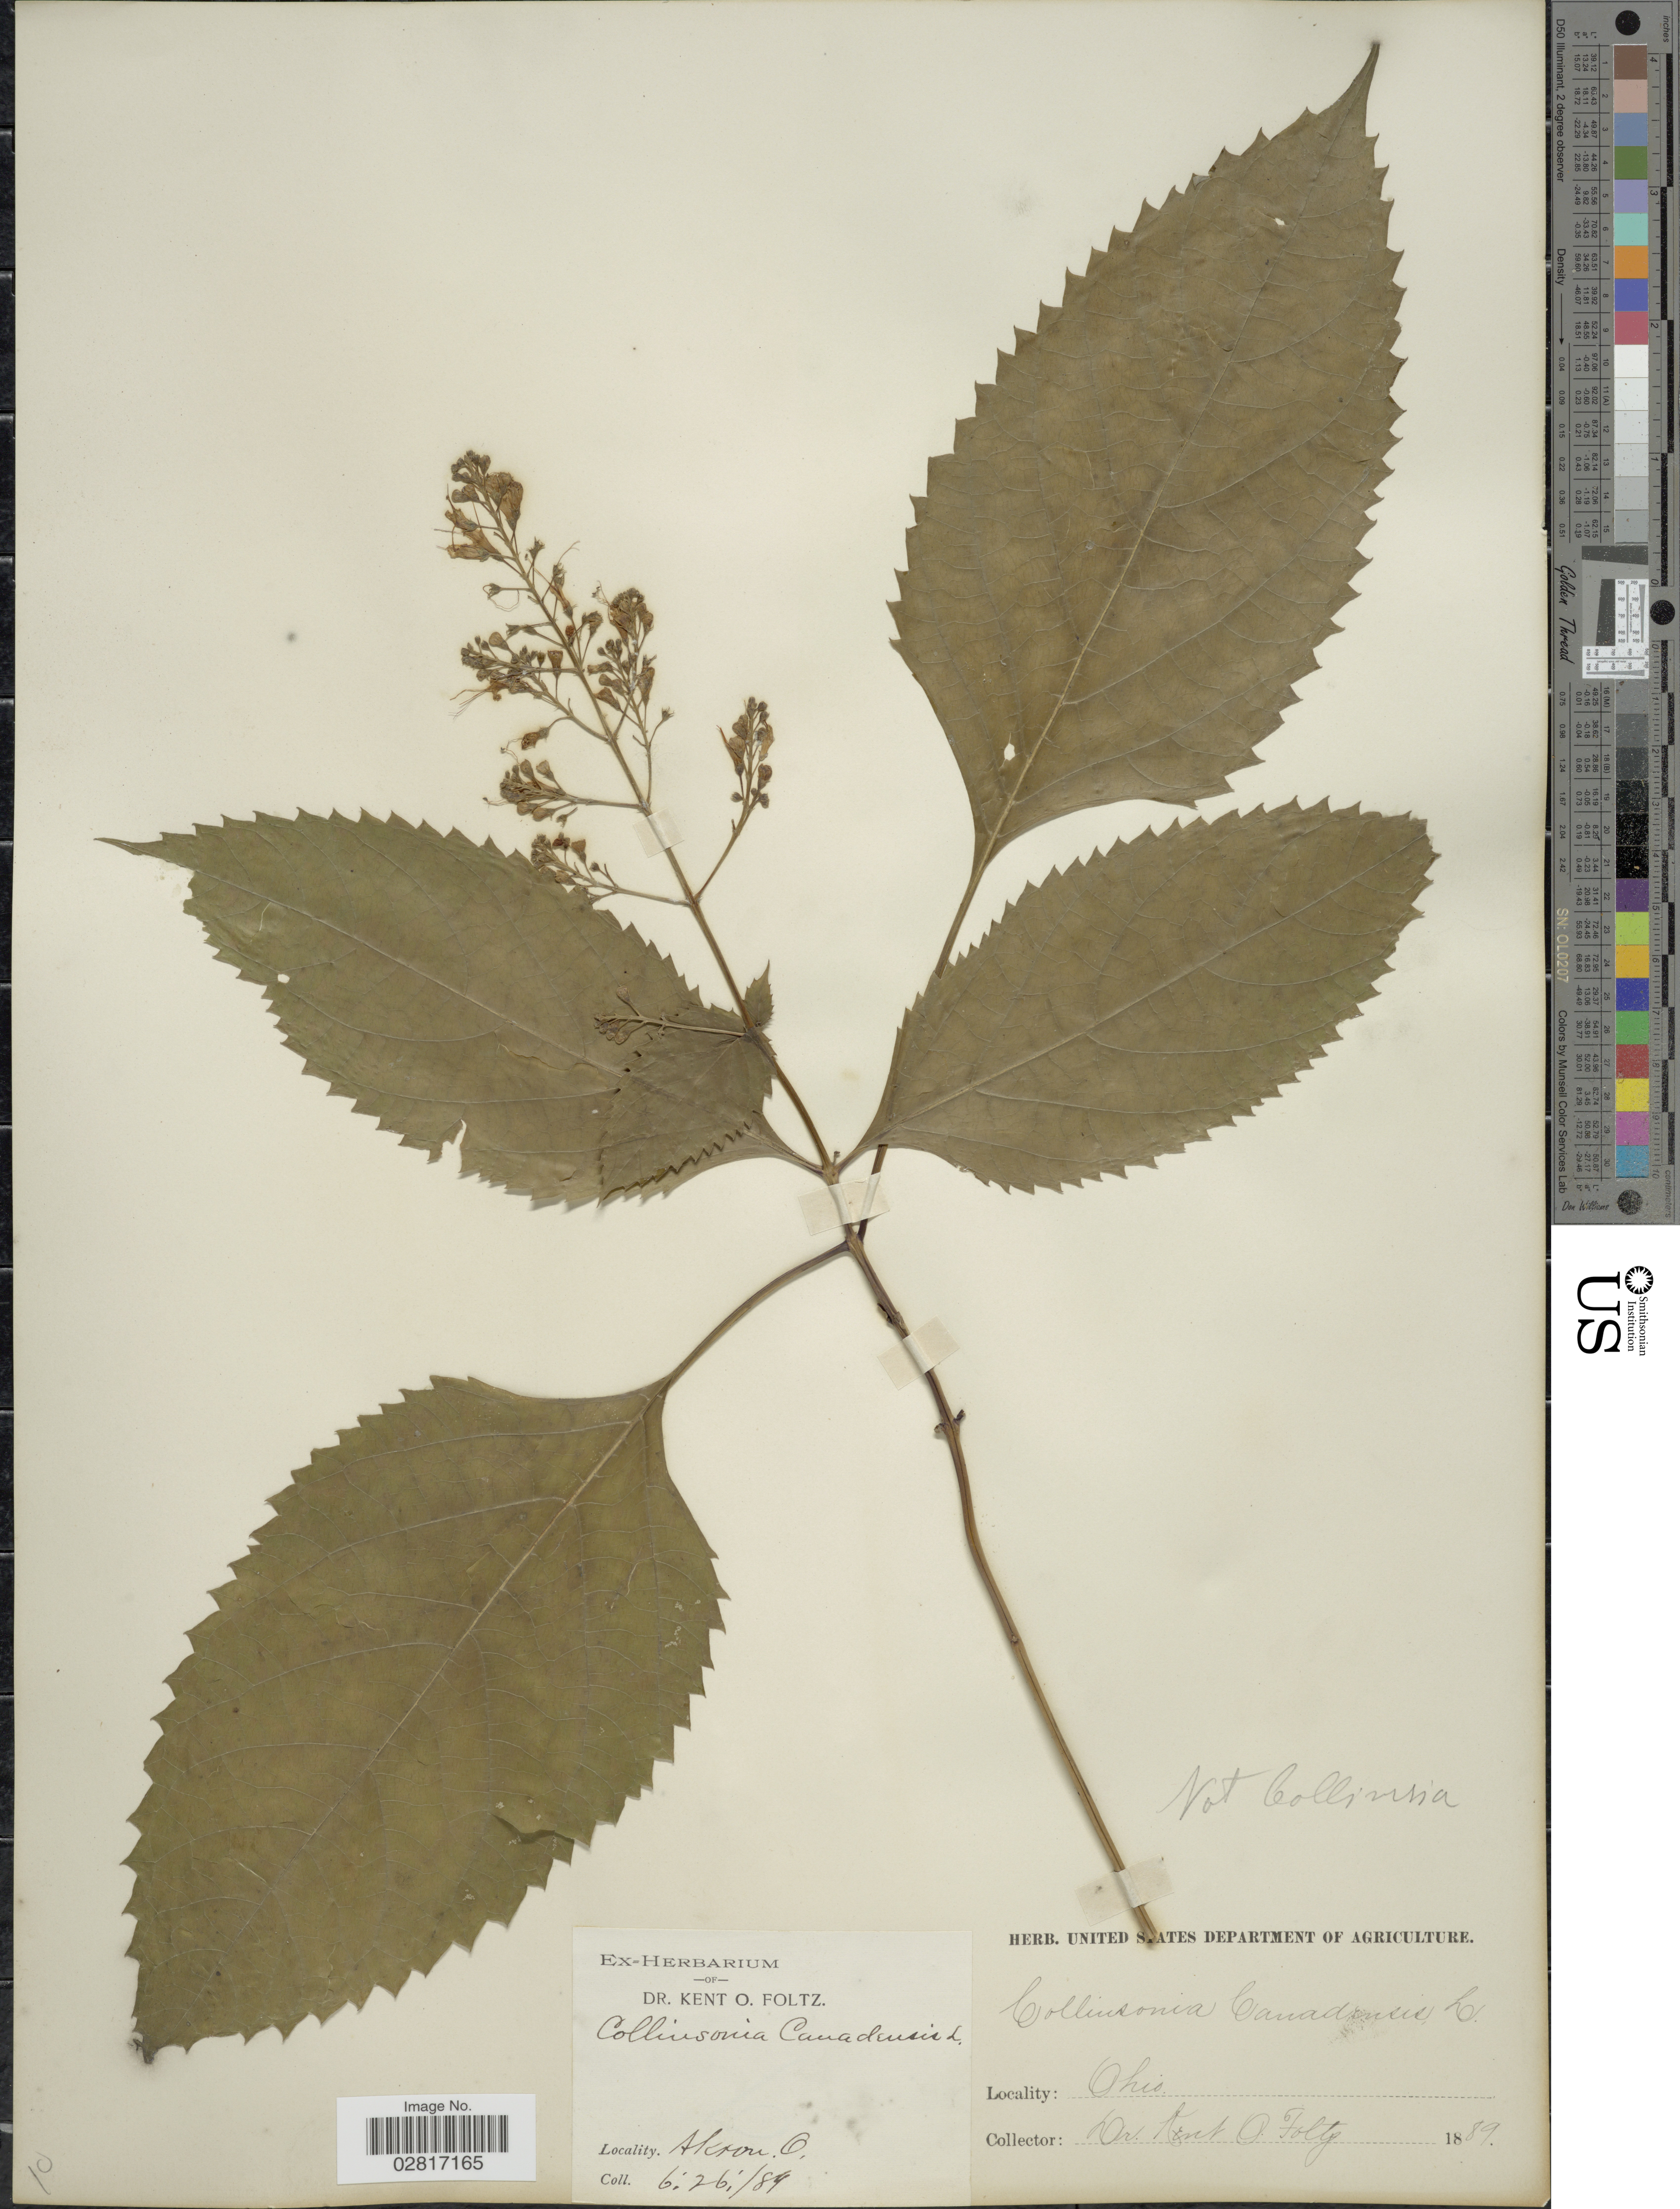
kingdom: Plantae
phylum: Tracheophyta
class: Magnoliopsida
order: Lamiales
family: Lamiaceae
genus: Collinsonia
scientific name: Collinsonia punctata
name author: Elliott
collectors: K. Foltz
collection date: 1889-06-26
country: United States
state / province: Ohio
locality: Akron, O.